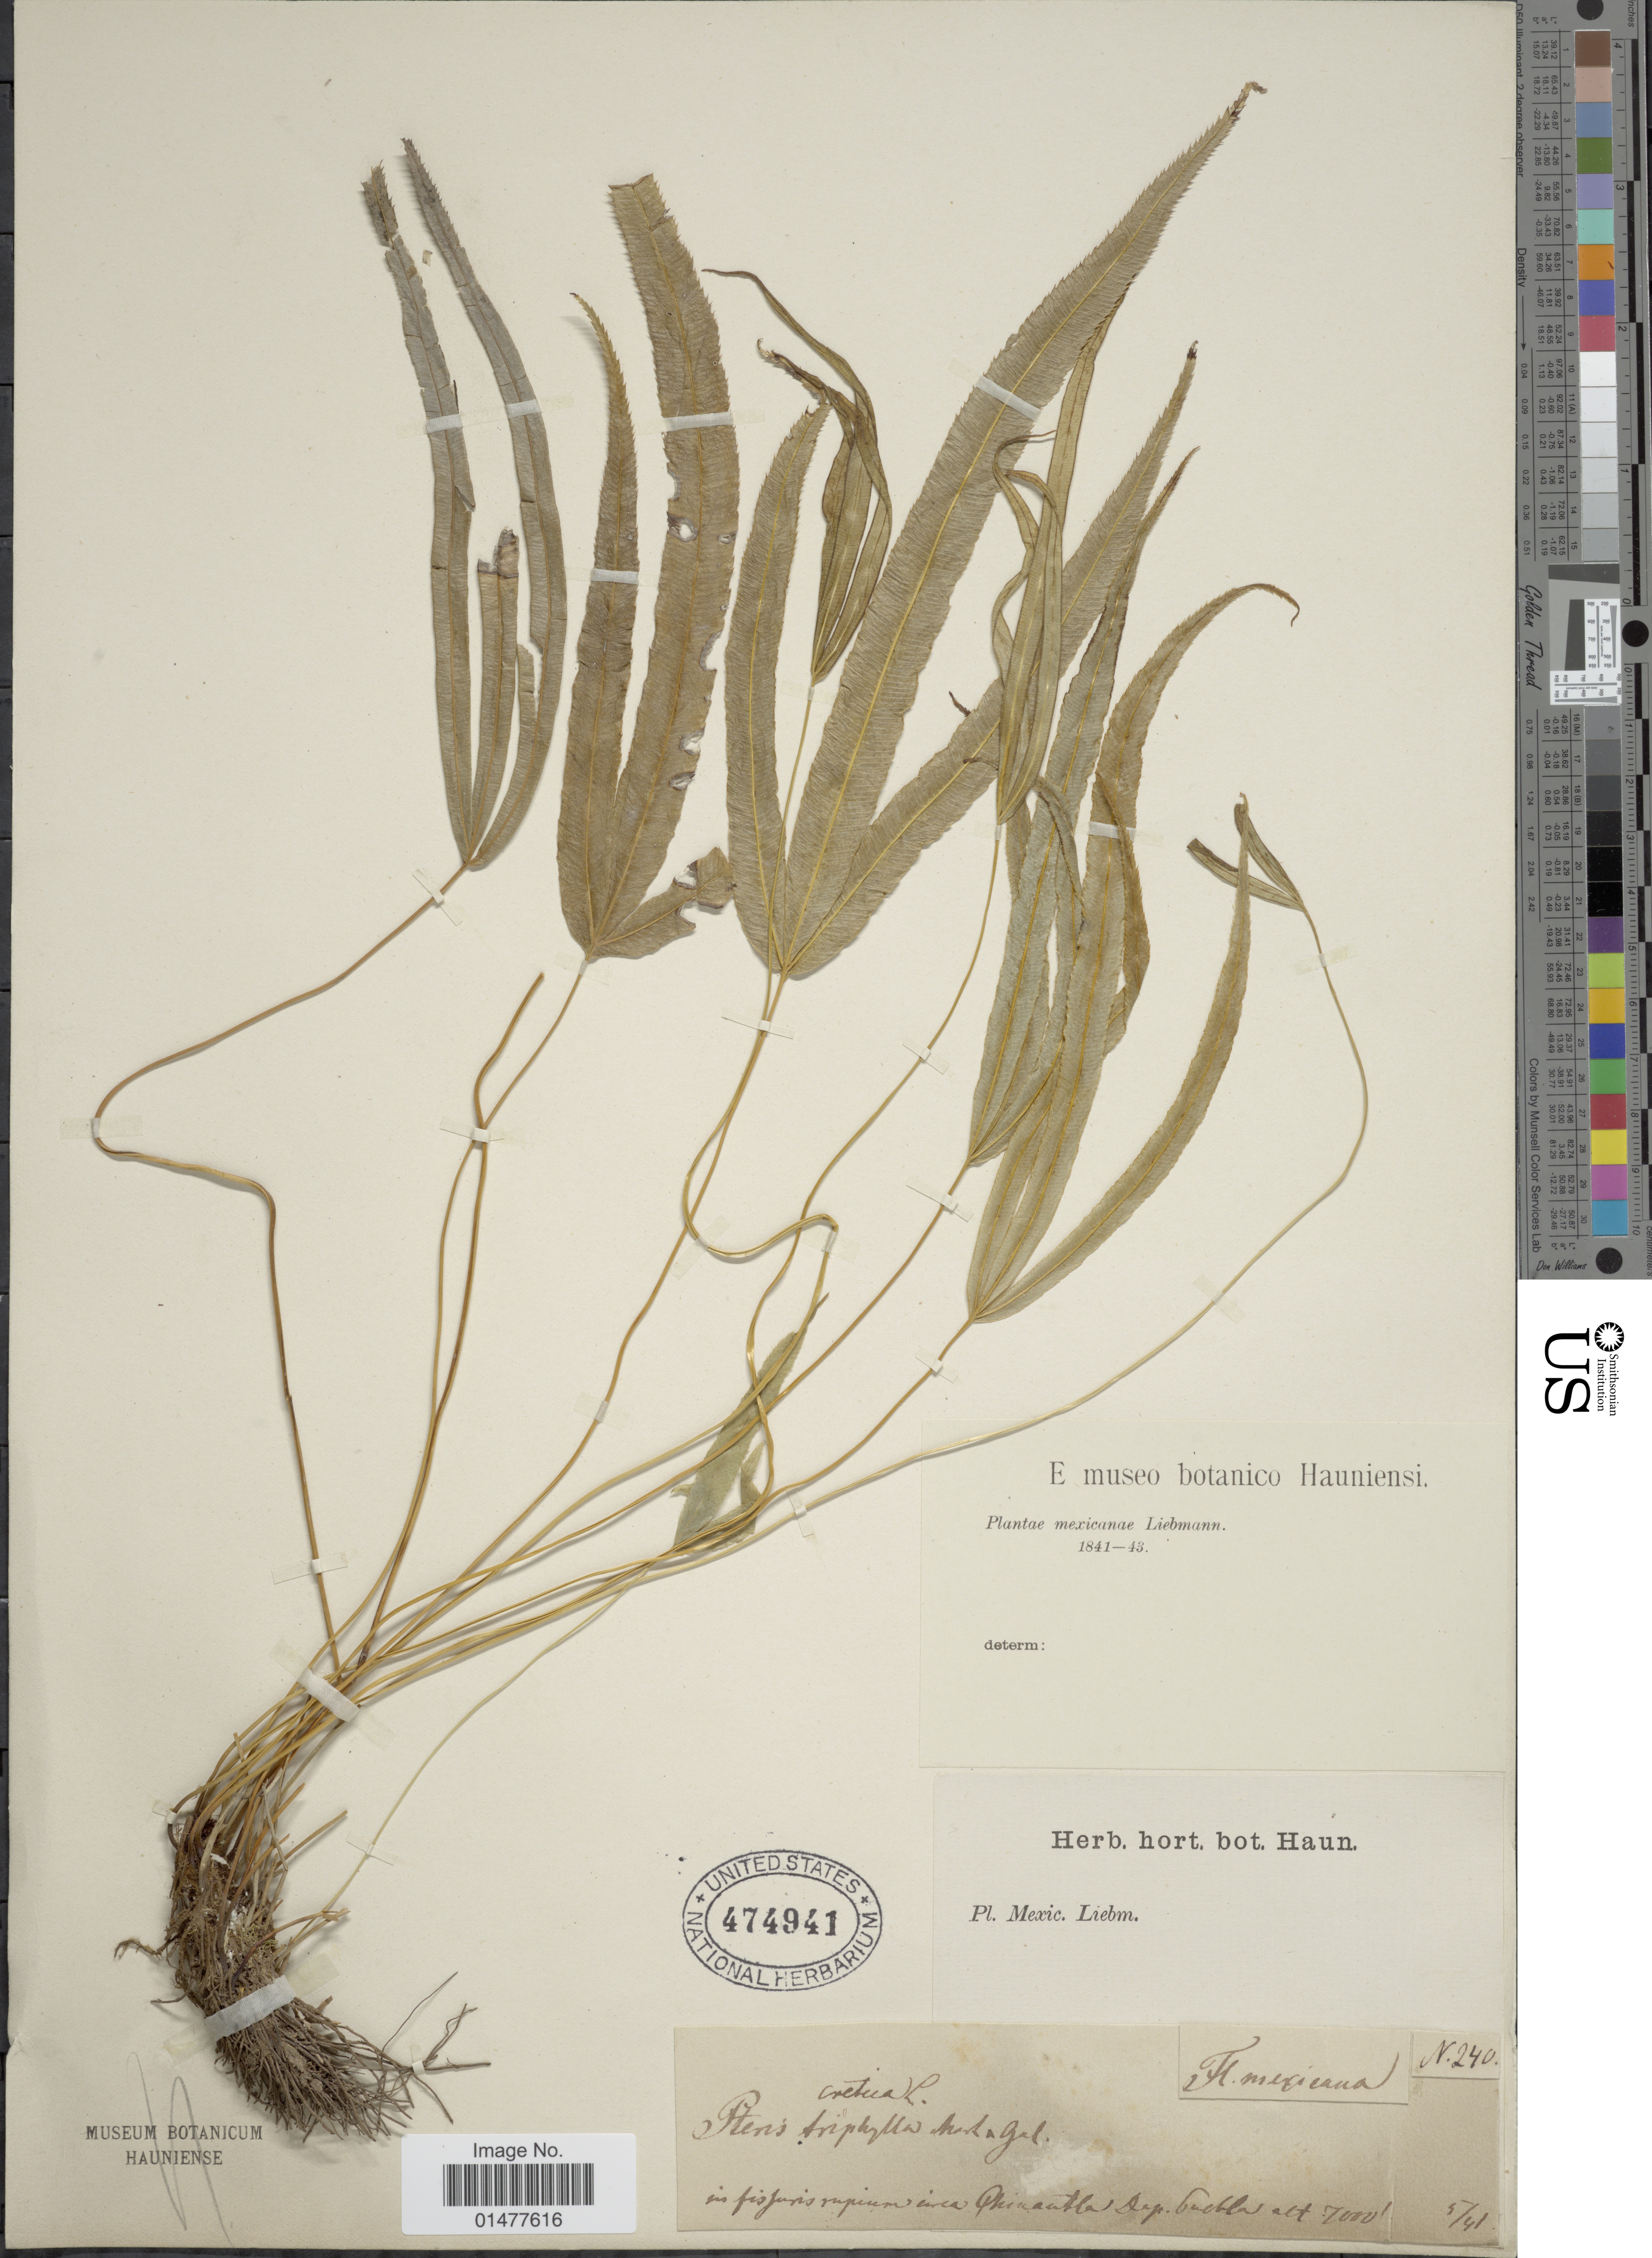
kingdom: Plantae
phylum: Tracheophyta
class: Polypodiopsida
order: Polypodiales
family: Pteridaceae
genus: Pteris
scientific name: Pteris cretica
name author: L.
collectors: Liebmann, --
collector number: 240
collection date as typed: Transcribed d/m/y: /5/41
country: Mexico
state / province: Puebla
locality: In fissuris rupium circa Chinantla.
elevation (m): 2134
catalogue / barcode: US 474941